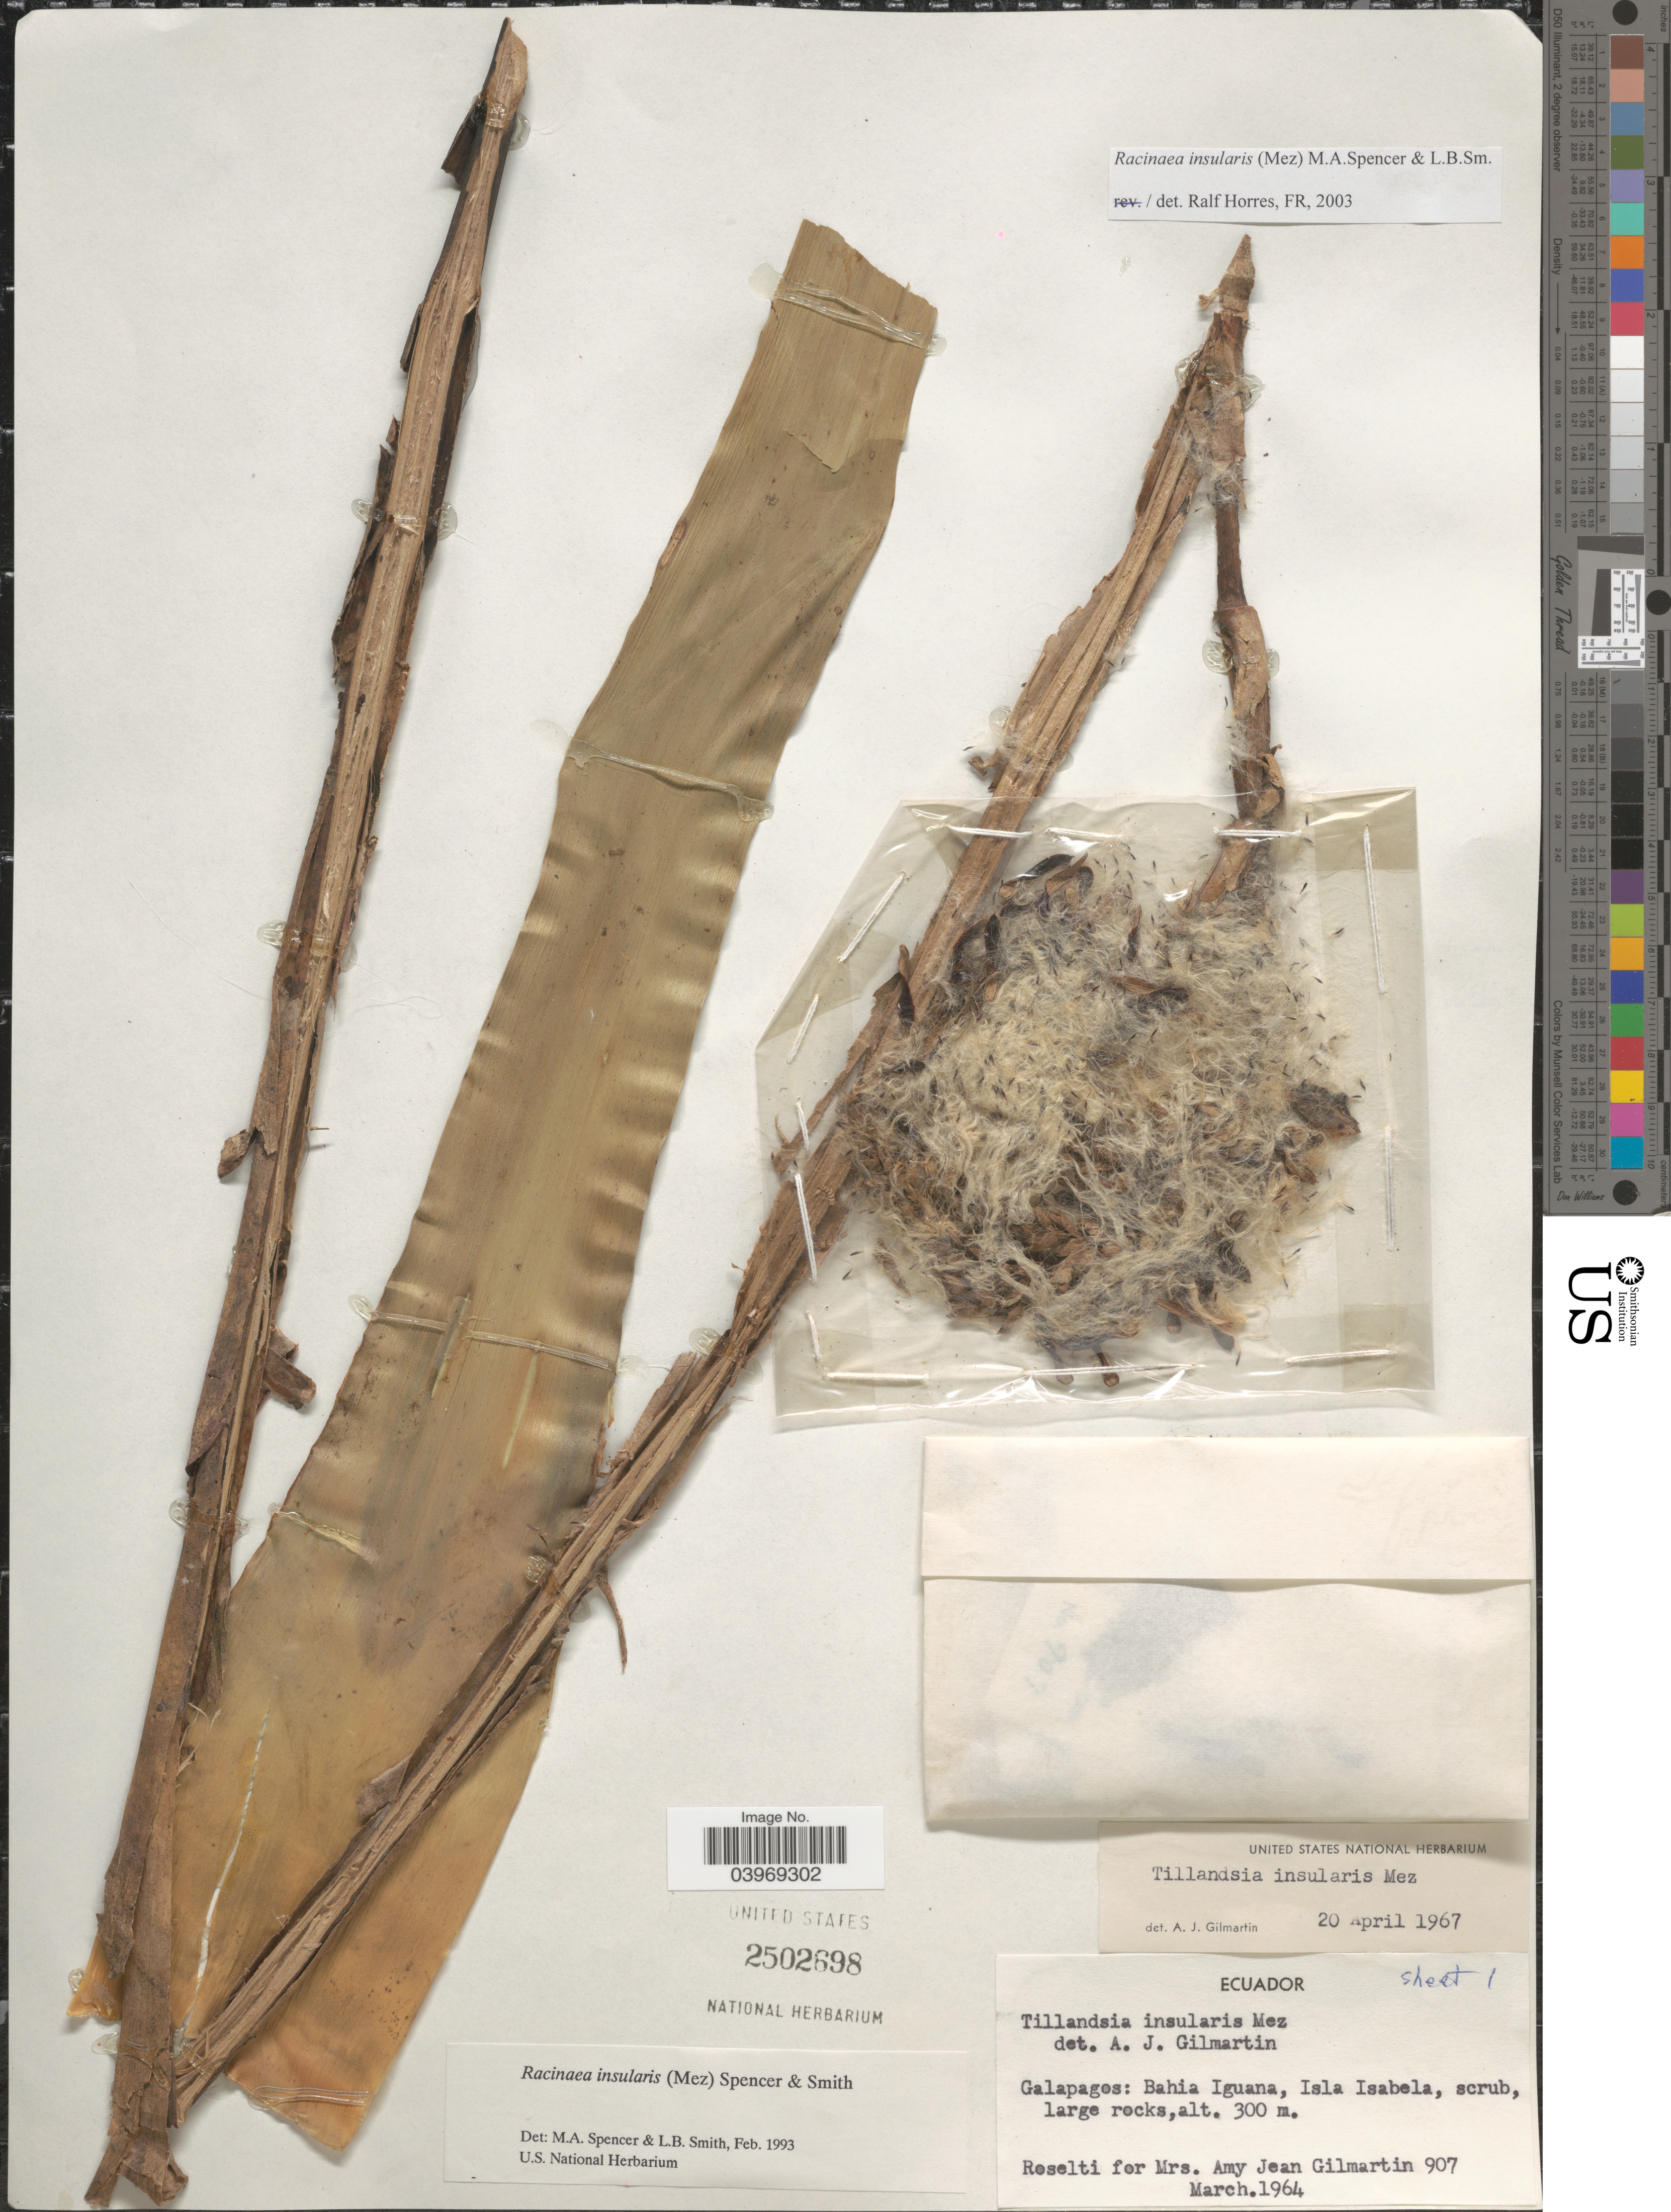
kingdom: Plantae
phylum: Tracheophyta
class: Liliopsida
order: Poales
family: Bromeliaceae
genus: Racinaea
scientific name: Racinaea insularis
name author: (Mez) M.A. Spencer & L.B. Sm.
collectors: Roselti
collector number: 907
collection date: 1964-03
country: Ecuador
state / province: Colón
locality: Galapagos: Bahia Iguana, Isla Isabela.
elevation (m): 300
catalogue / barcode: US 2502698